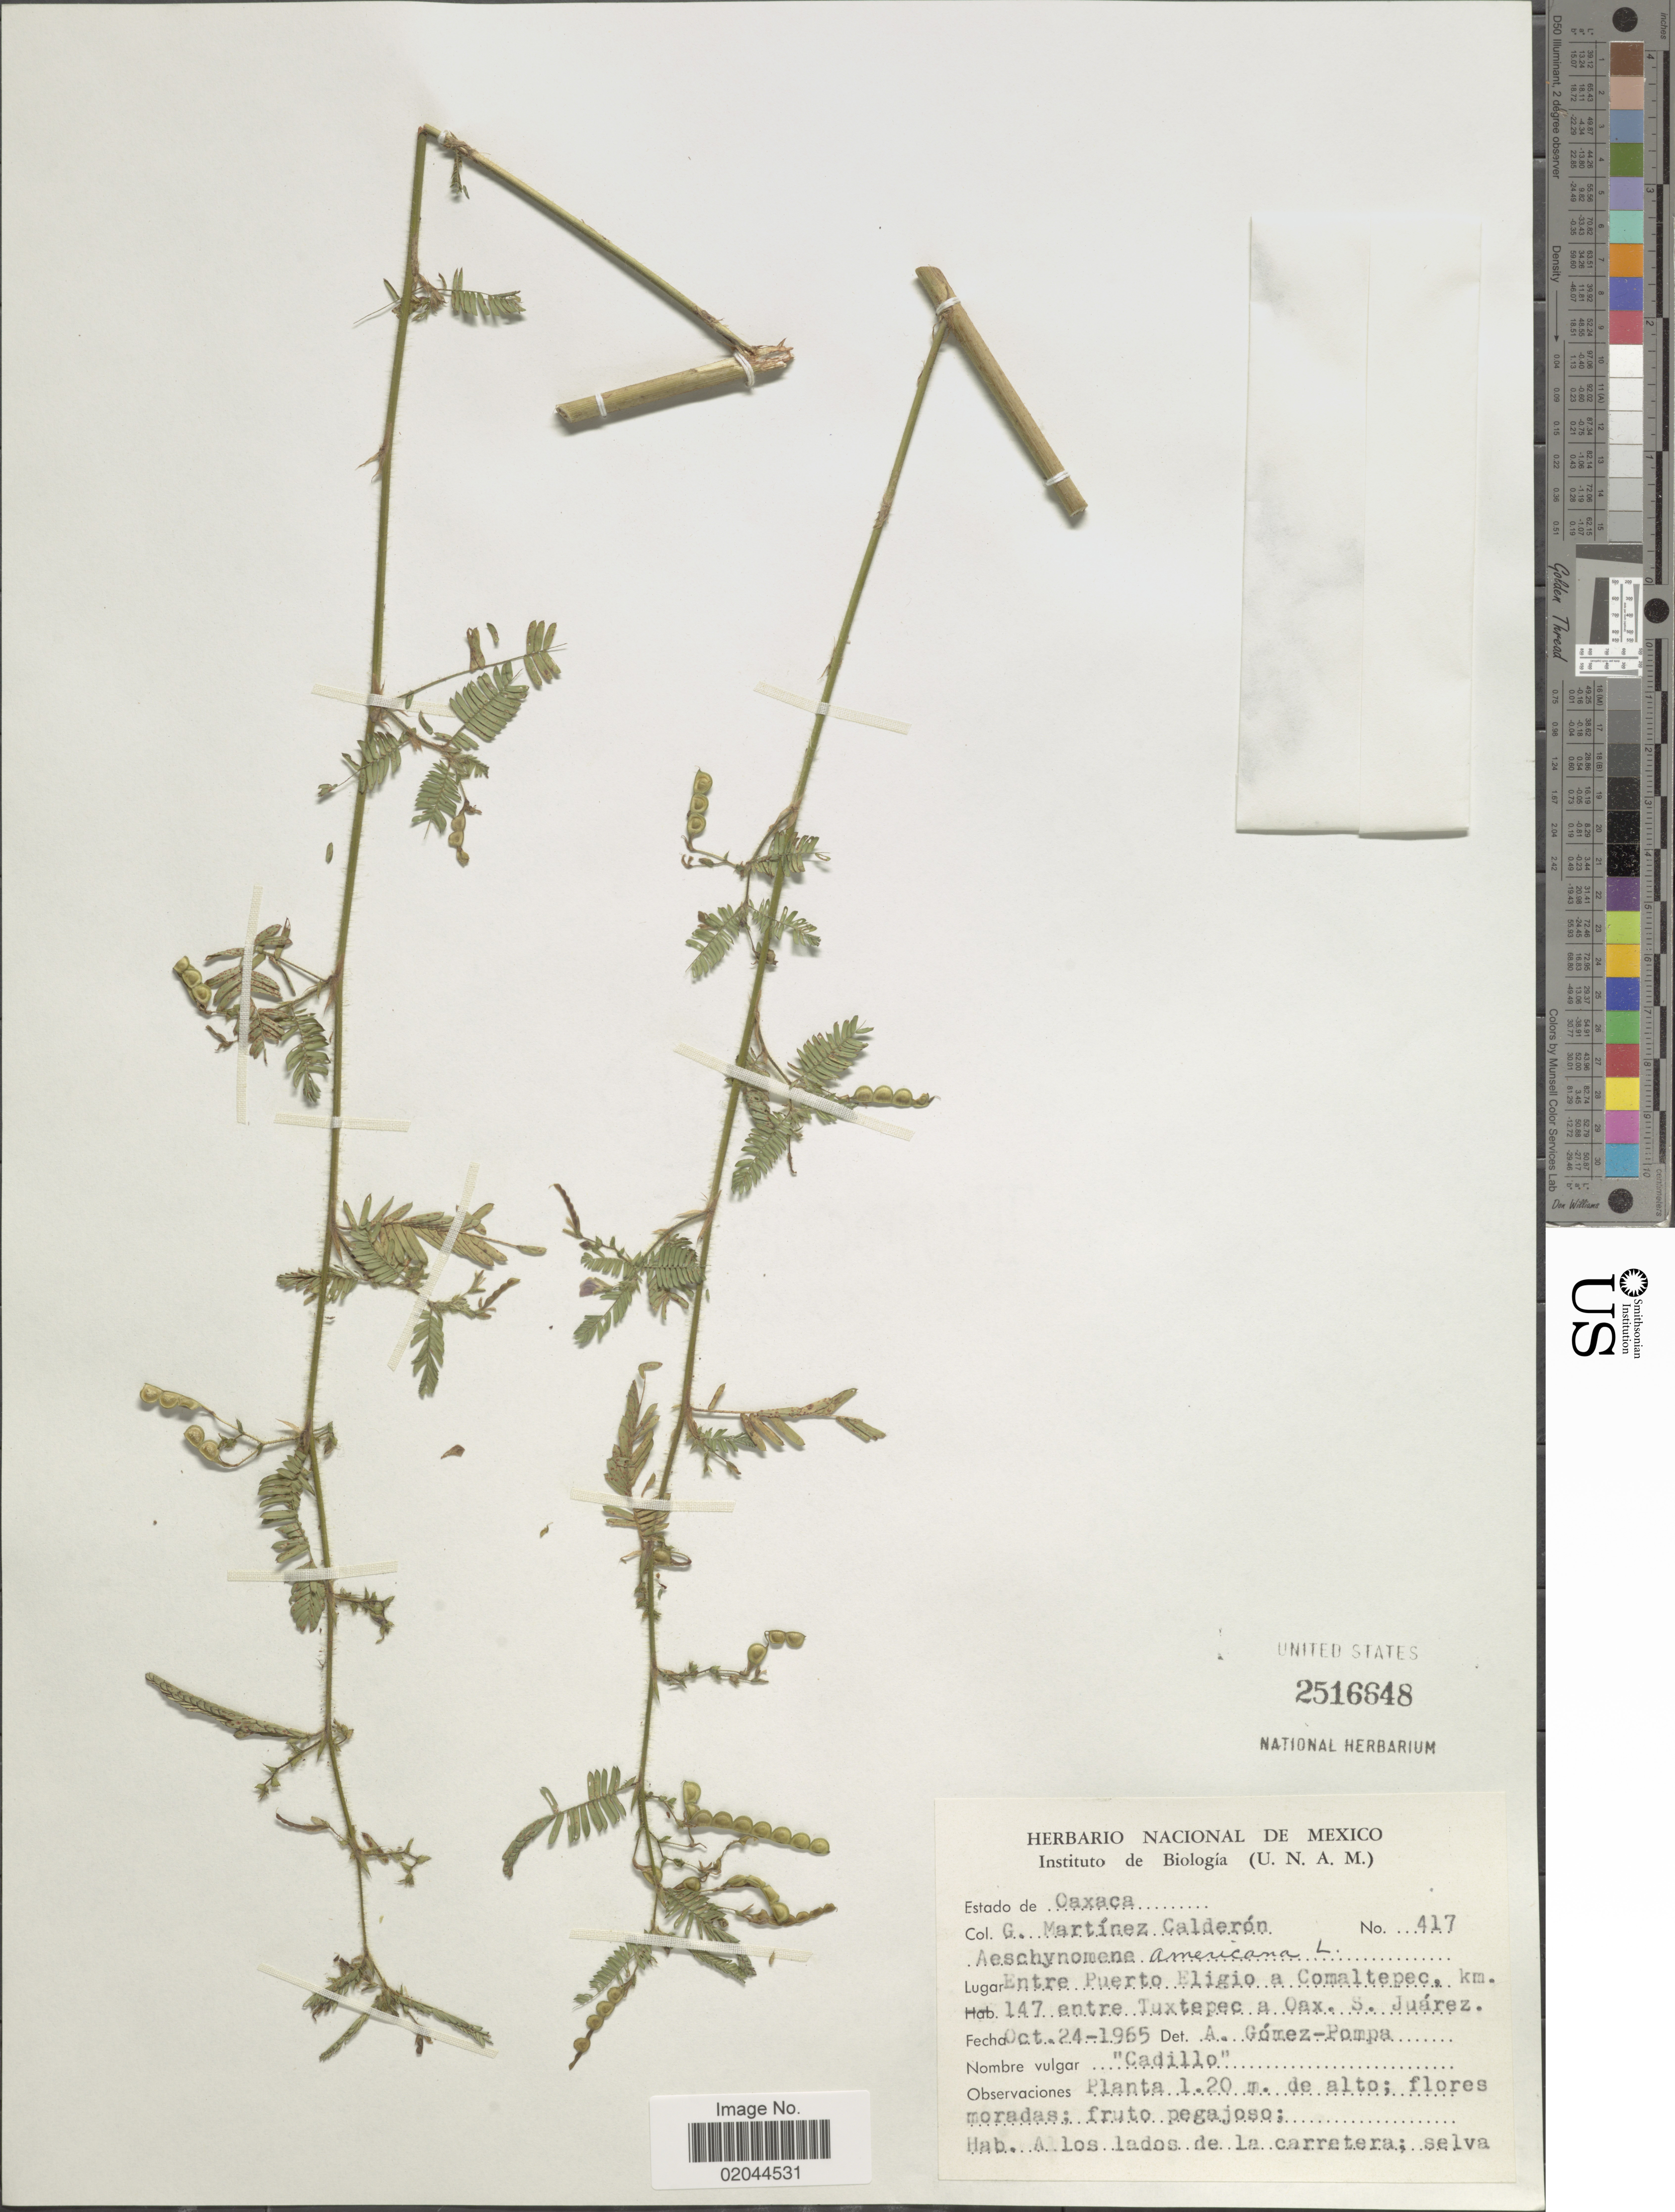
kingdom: Plantae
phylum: Tracheophyta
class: Magnoliopsida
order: Fabales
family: Fabaceae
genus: Aeschynomene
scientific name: Aeschynomene americana var. americana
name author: L.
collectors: G. Martínez Calderón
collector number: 417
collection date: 1965-10-24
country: Mexico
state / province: Oaxaca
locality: Entre Puerto Eligio a Comaltepec, km 147 entre Tuxtepec a Oax. de S. Juarex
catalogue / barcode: US 2516648